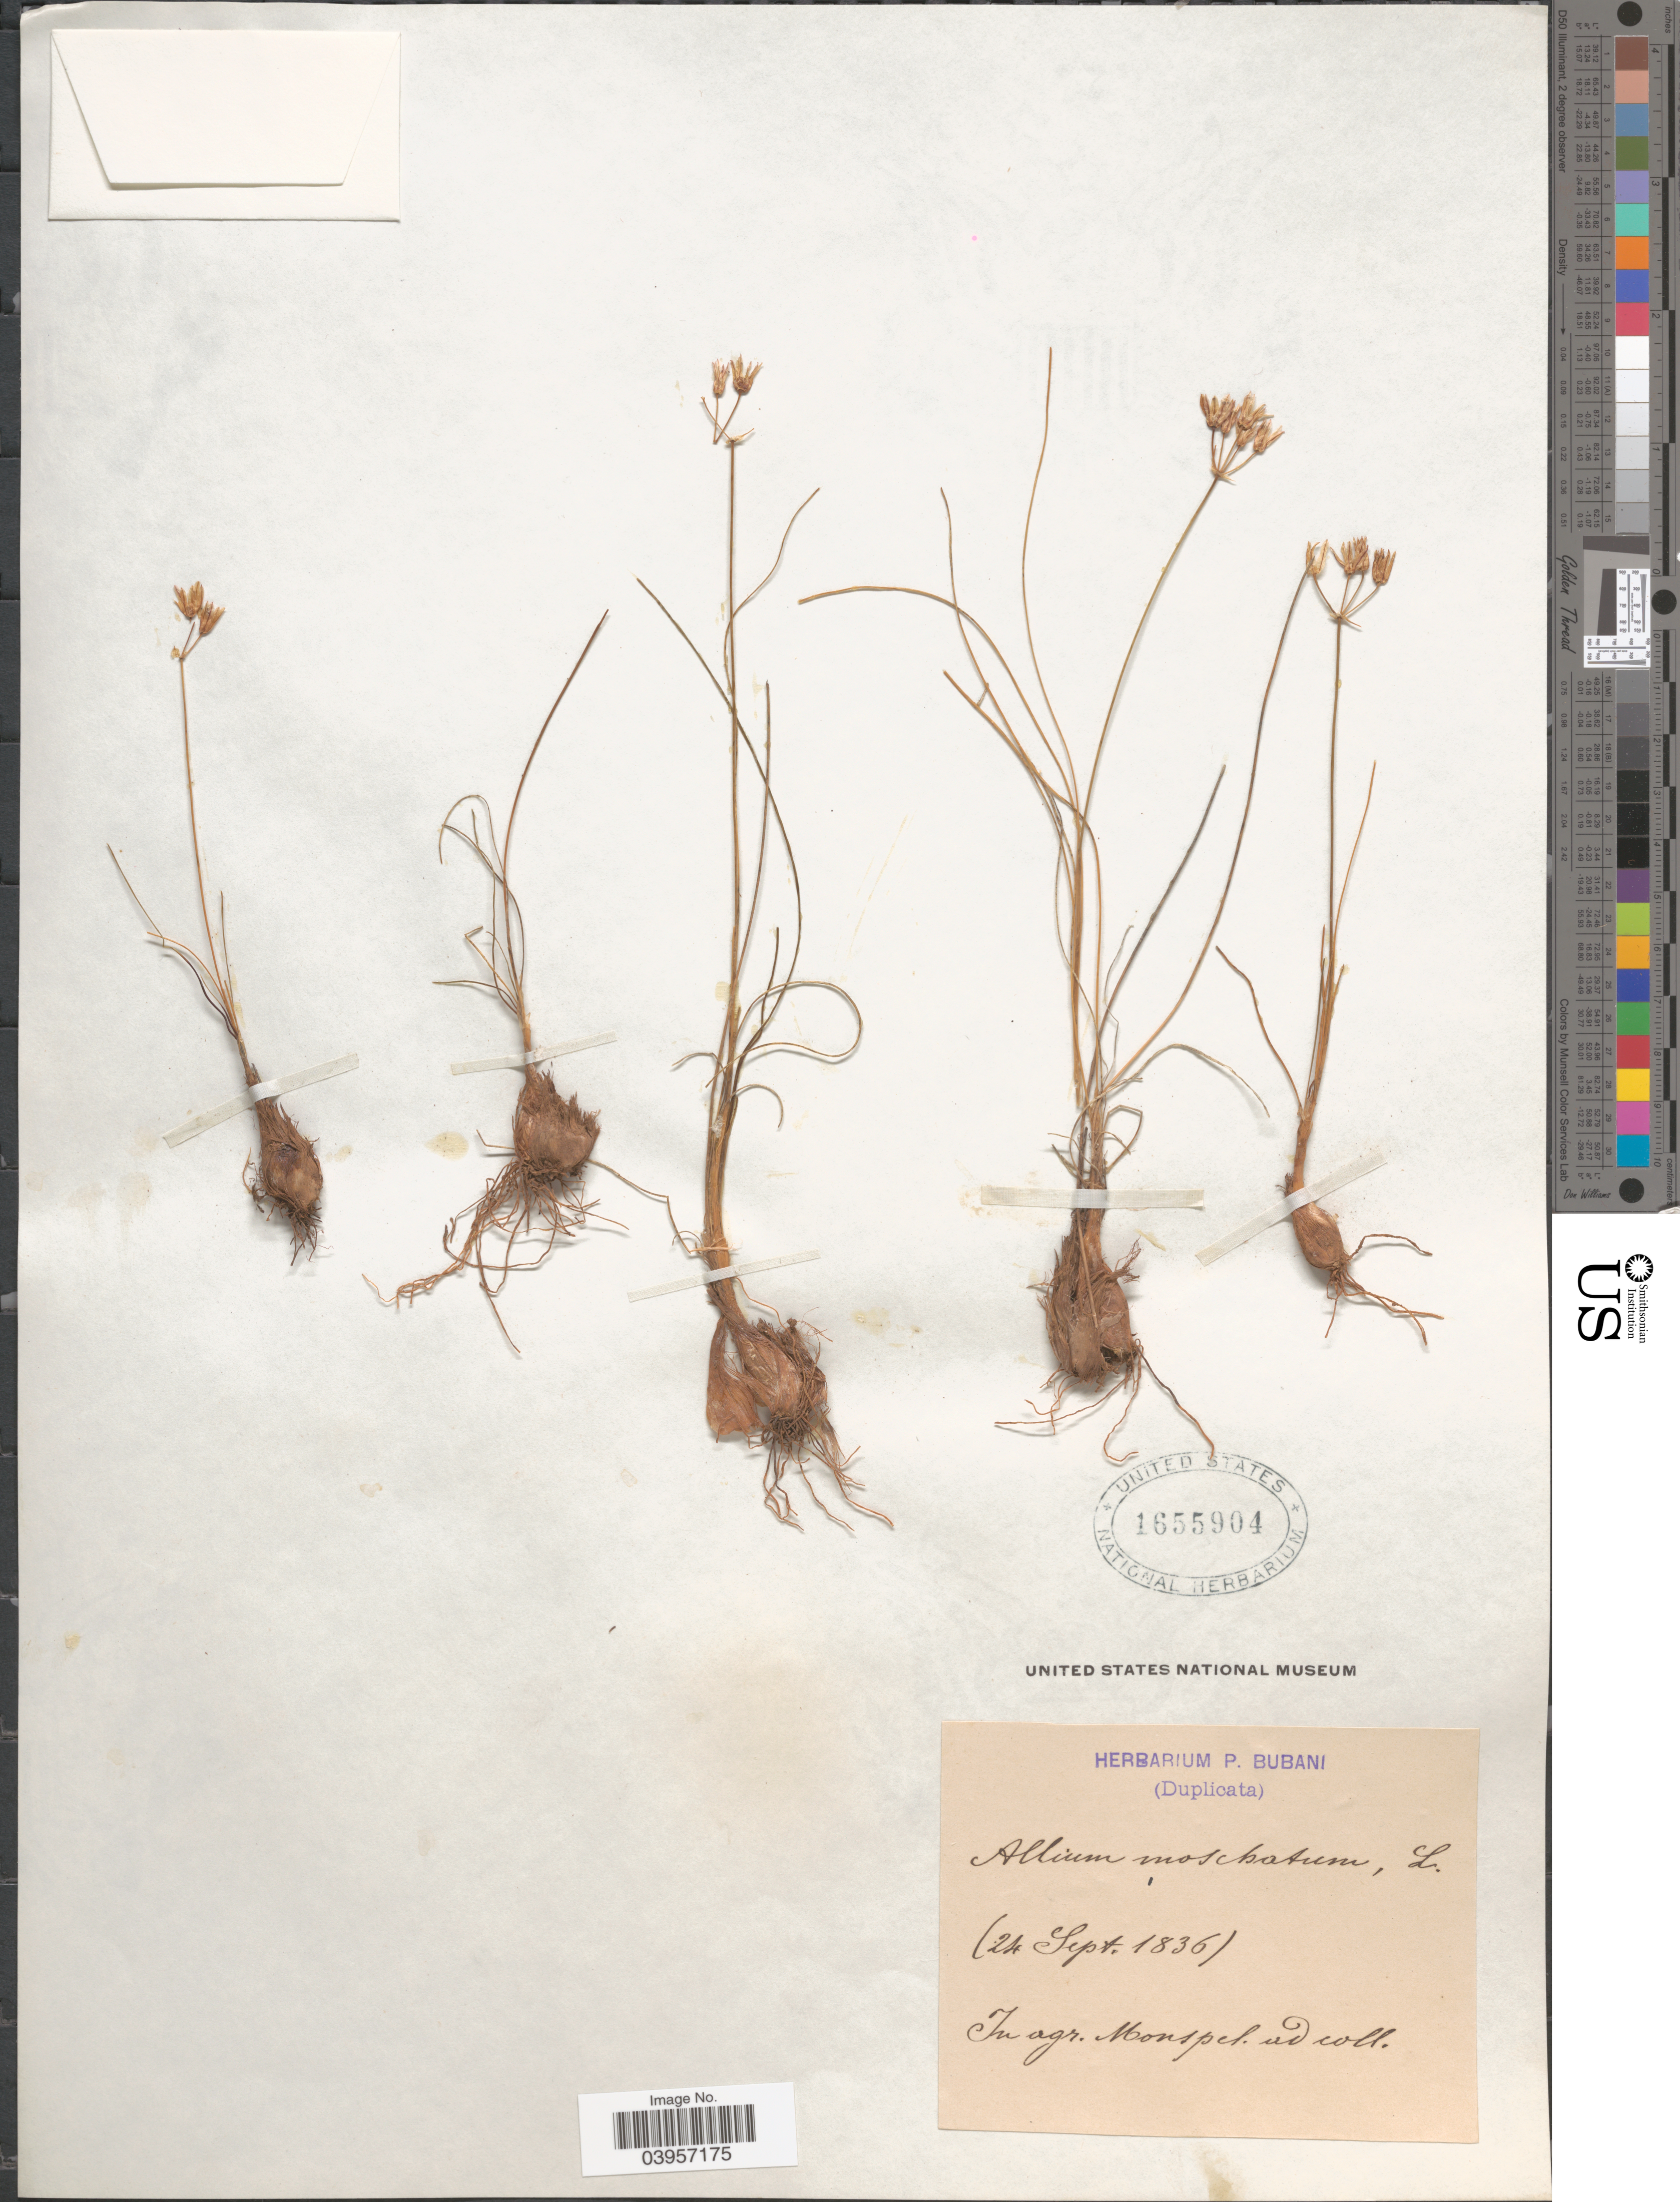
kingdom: Plantae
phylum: Tracheophyta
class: Liliopsida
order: Asparagales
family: Amaryllidaceae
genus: Allium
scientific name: Allium moschatum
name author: L.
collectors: ex herb. P. Bubani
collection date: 1836-09-24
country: France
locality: In agr. Monspel. ad coll.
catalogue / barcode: US 1655904